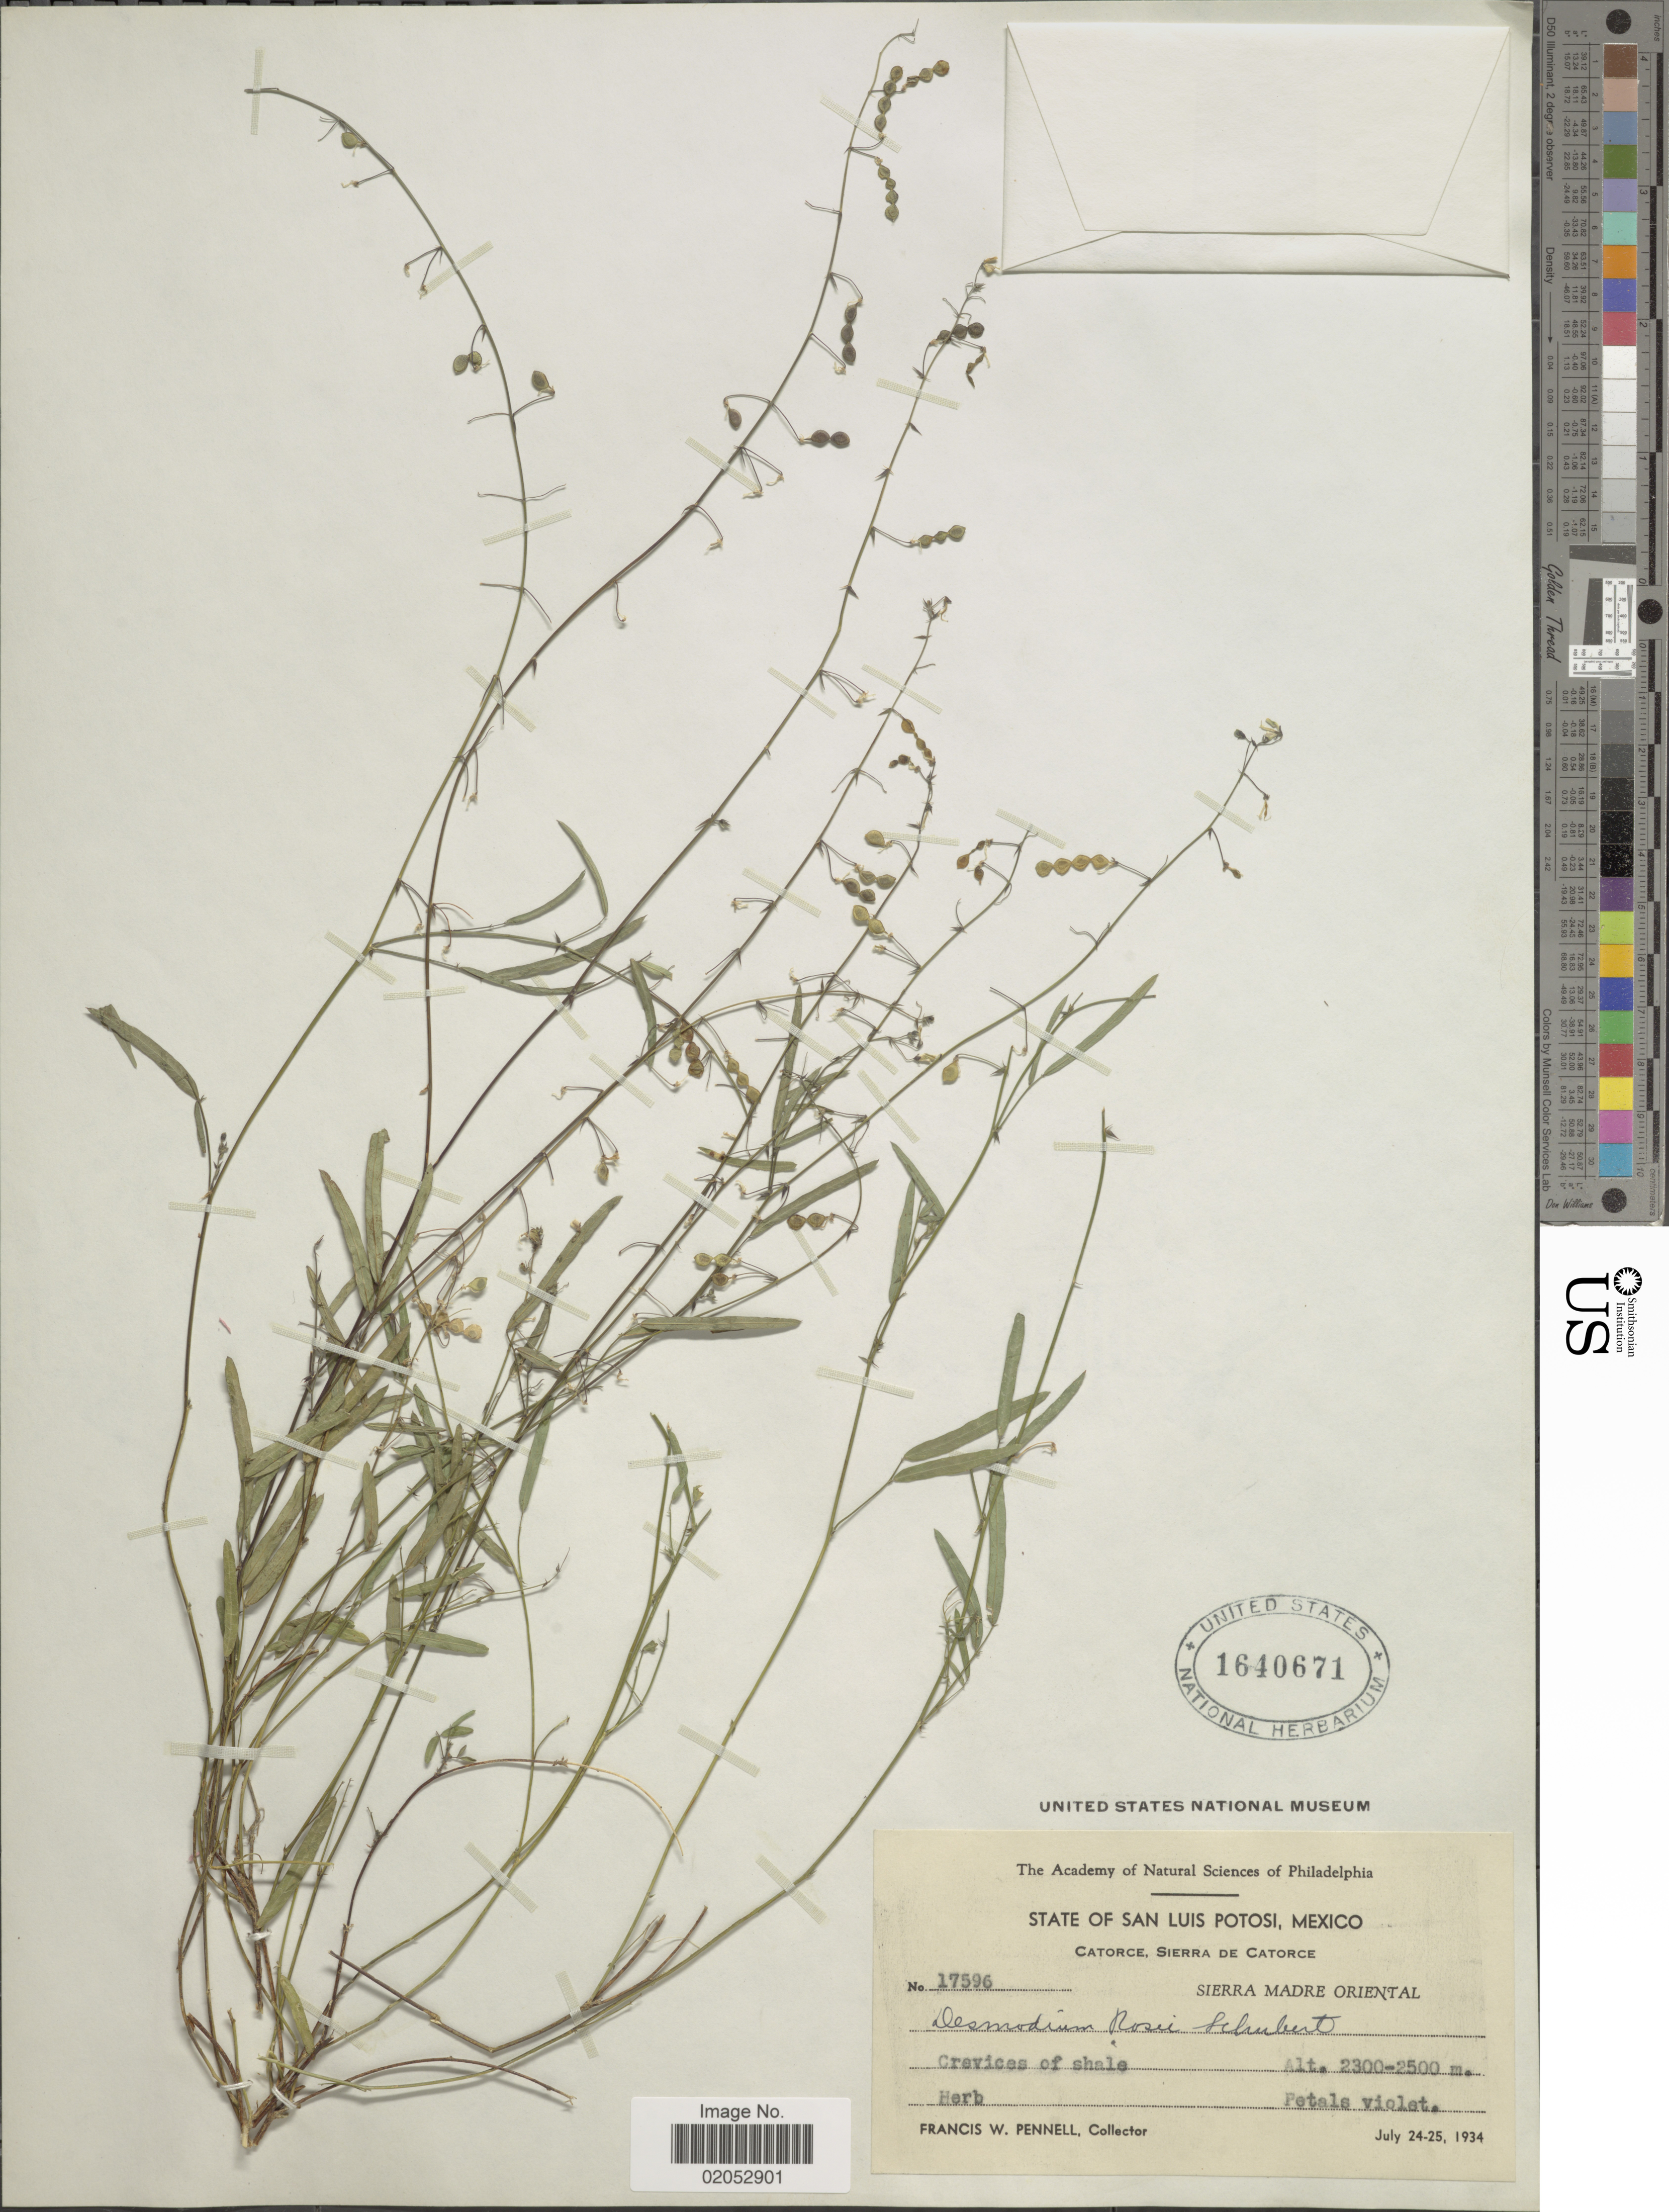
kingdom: Plantae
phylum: Tracheophyta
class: Magnoliopsida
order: Fabales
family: Fabaceae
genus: Desmodium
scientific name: Desmodium rosei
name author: B.G. Schub.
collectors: F. W. Pennell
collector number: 17596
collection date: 1934-07-24/1934-07-25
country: Mexico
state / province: San Luis Potosí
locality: Catorce, Sierra de Catorce, Sierra Madre Oriental,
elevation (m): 2300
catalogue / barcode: US 1640671